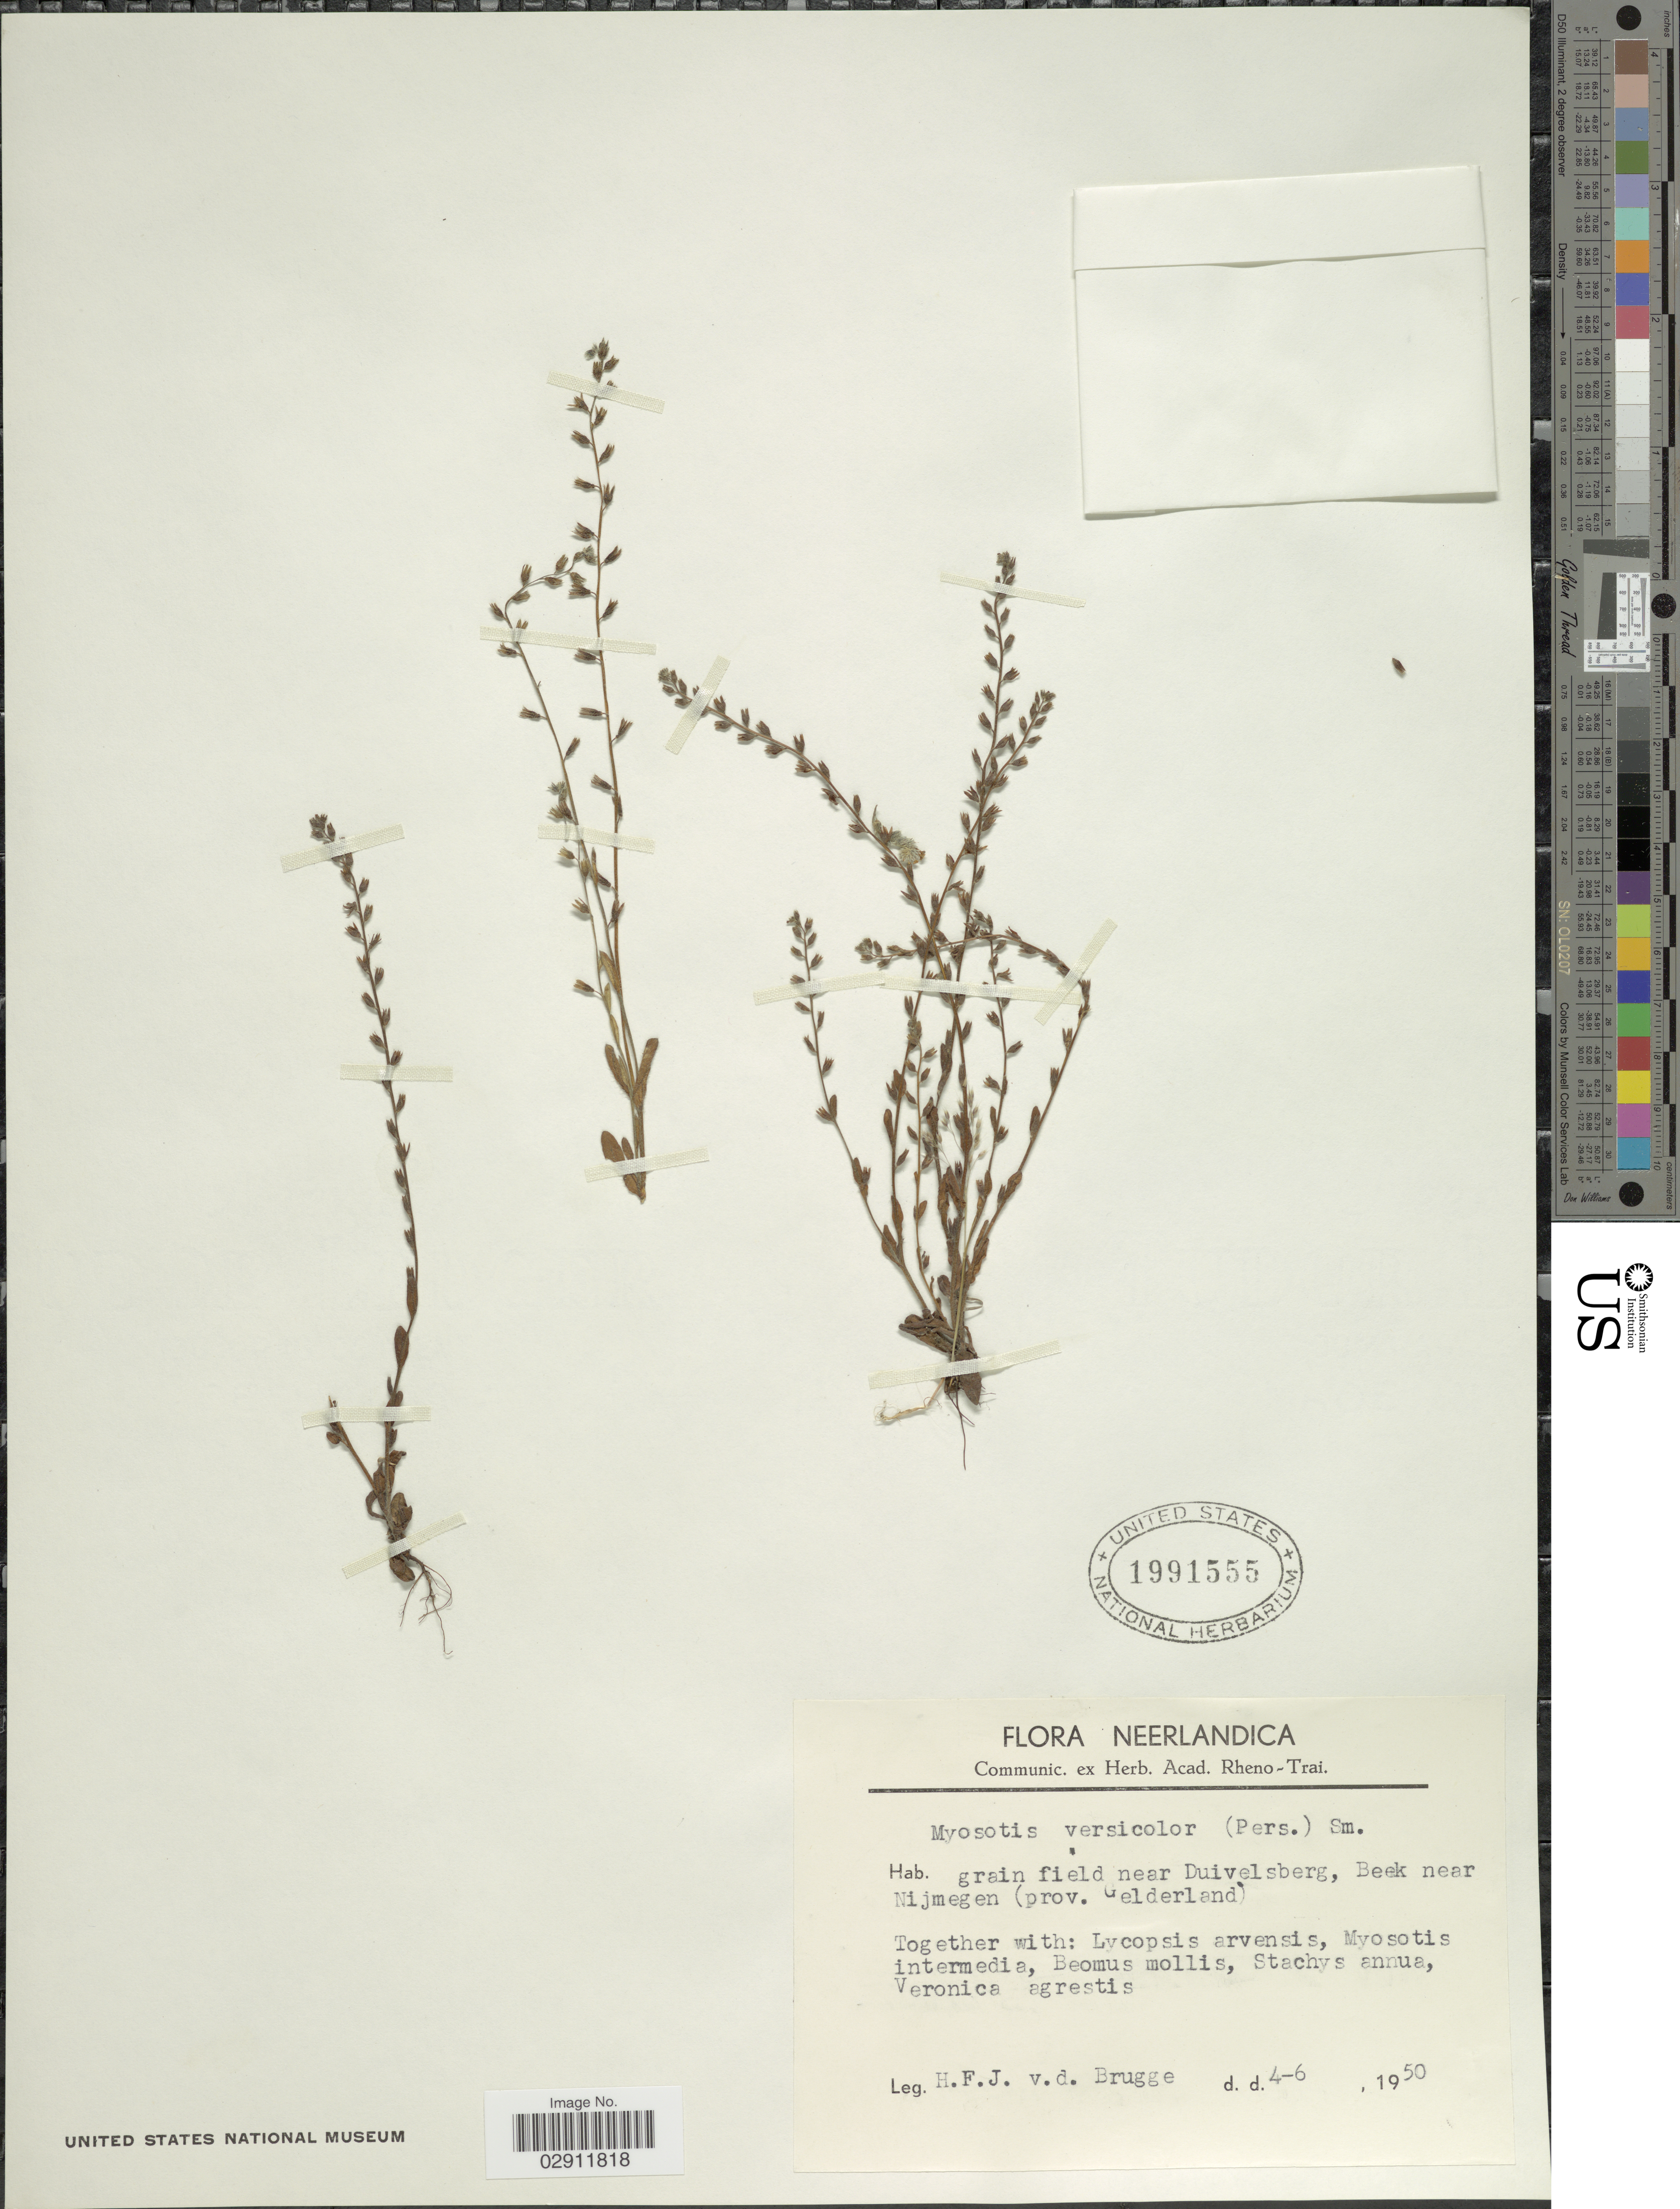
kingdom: Plantae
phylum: Tracheophyta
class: Magnoliopsida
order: Boraginales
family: Boraginaceae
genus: Myosotis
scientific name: Myosotis versicolor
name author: Sm.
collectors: H. Brugge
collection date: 1950-06-04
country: Netherlands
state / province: Gelderland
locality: Grain field near Duivelsberg, Beek near Nijmegen (prov. Gelderland).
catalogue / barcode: US 1991555